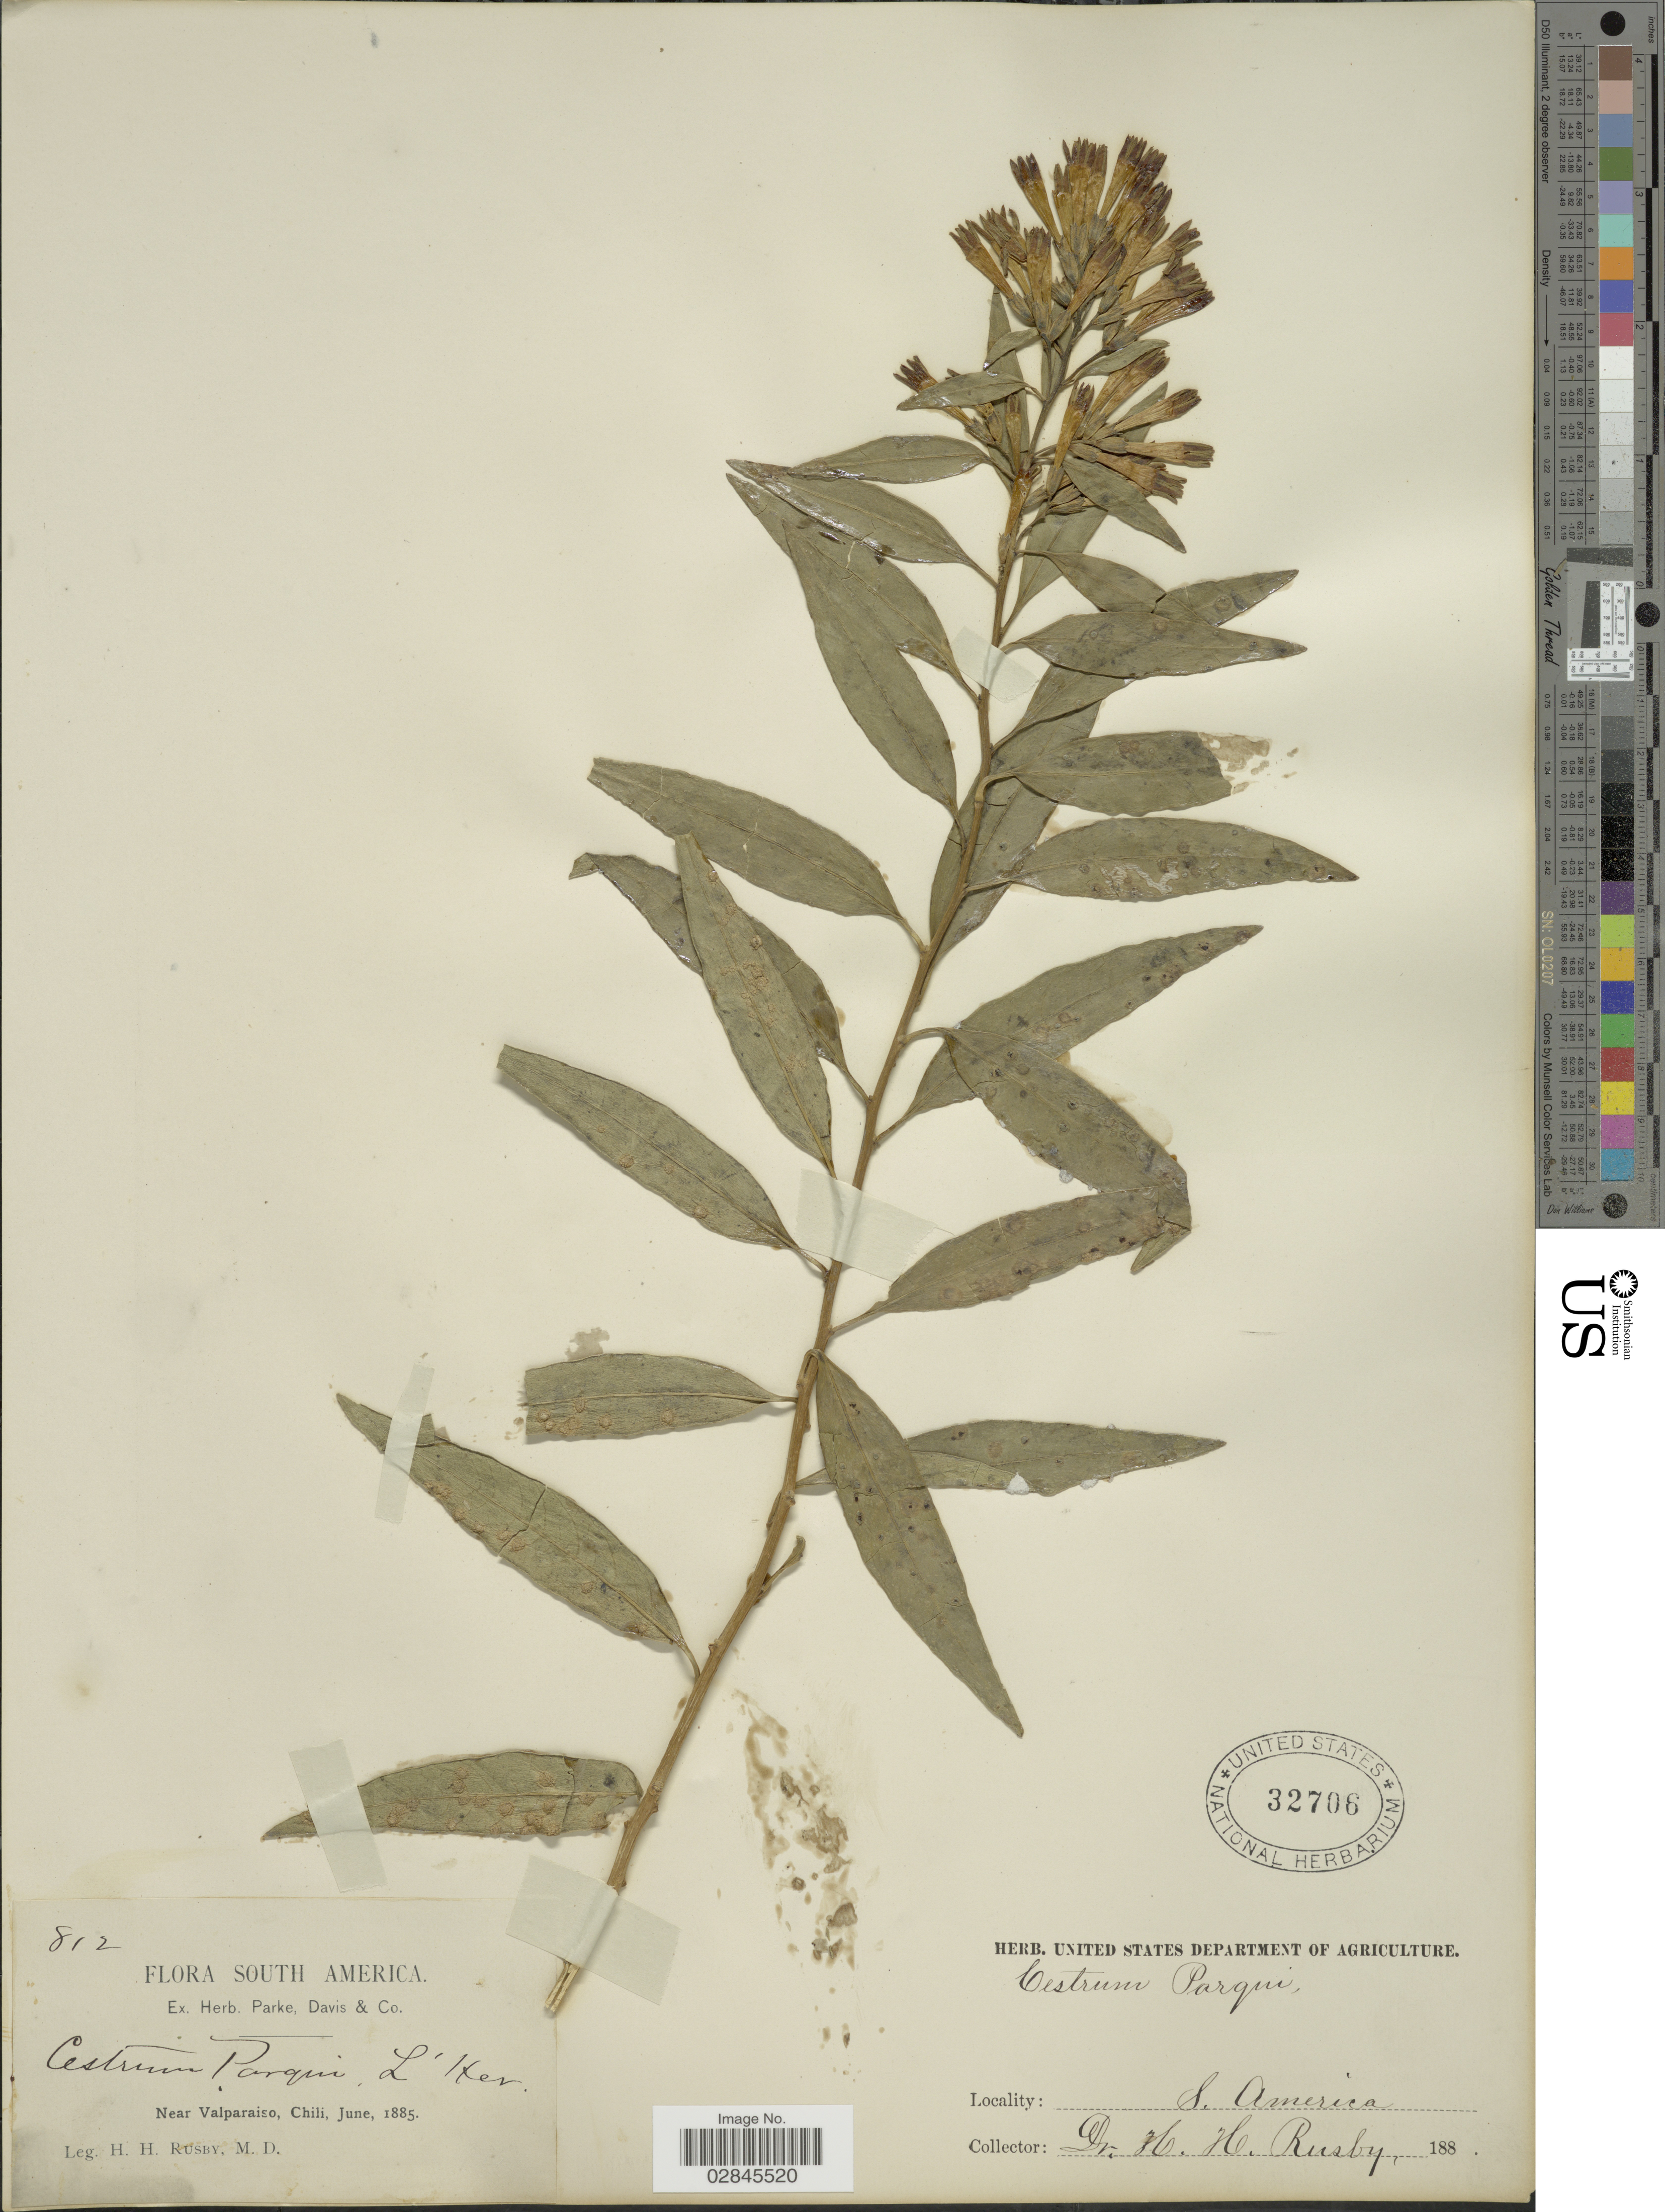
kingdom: Plantae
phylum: Tracheophyta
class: Magnoliopsida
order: Solanales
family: Solanaceae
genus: Cestrum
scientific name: Cestrum parqui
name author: L'Hér.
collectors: H. H. Rusby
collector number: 812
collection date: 1885-06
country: Chile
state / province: Valparaíso (V)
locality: Near Valparaiso.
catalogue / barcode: US 32706